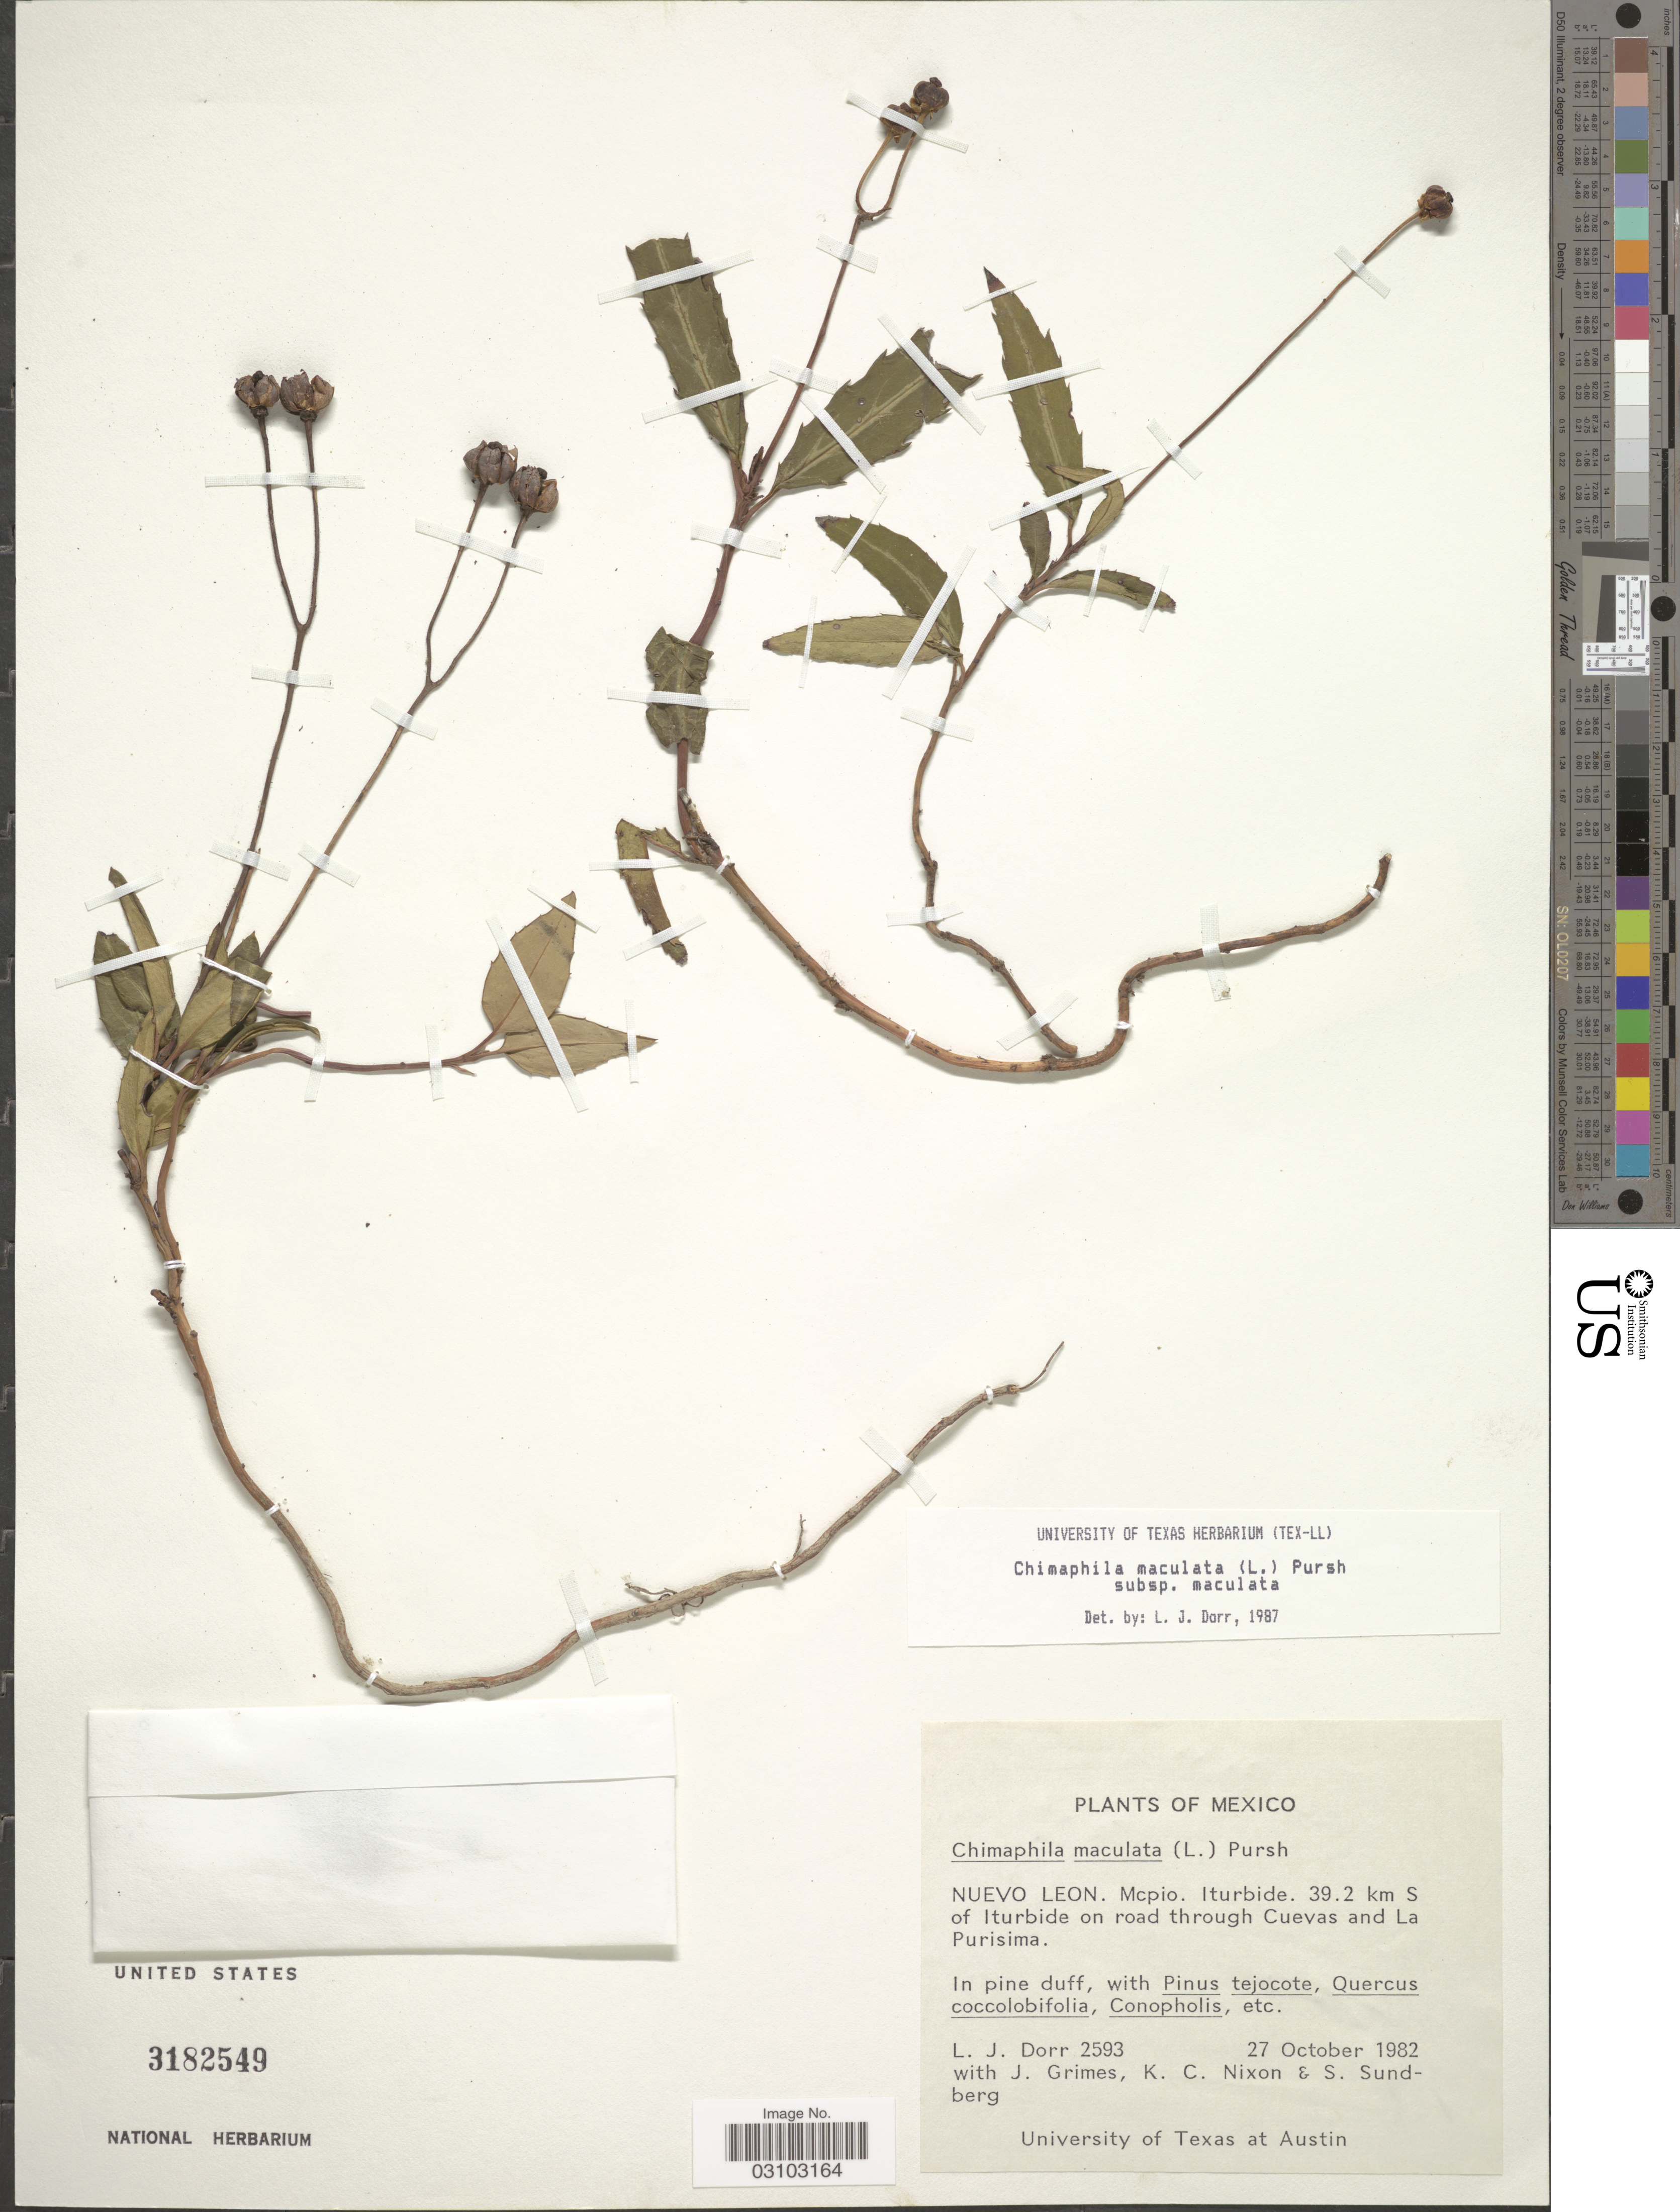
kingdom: Plantae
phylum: Tracheophyta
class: Magnoliopsida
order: Ericales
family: Ericaceae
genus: Chimaphila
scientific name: Chimaphila maculata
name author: (L.) Pursh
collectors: L. J. Dorr, J. Grimes, K. Nixon & S. Sundberg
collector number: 2593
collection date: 1982-10-27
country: Mexico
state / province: Nuevo León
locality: Mcpio. Iturbide. 39.2 km S of Iturbide on road through Cuevas and La Purisima.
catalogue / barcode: US 3182549